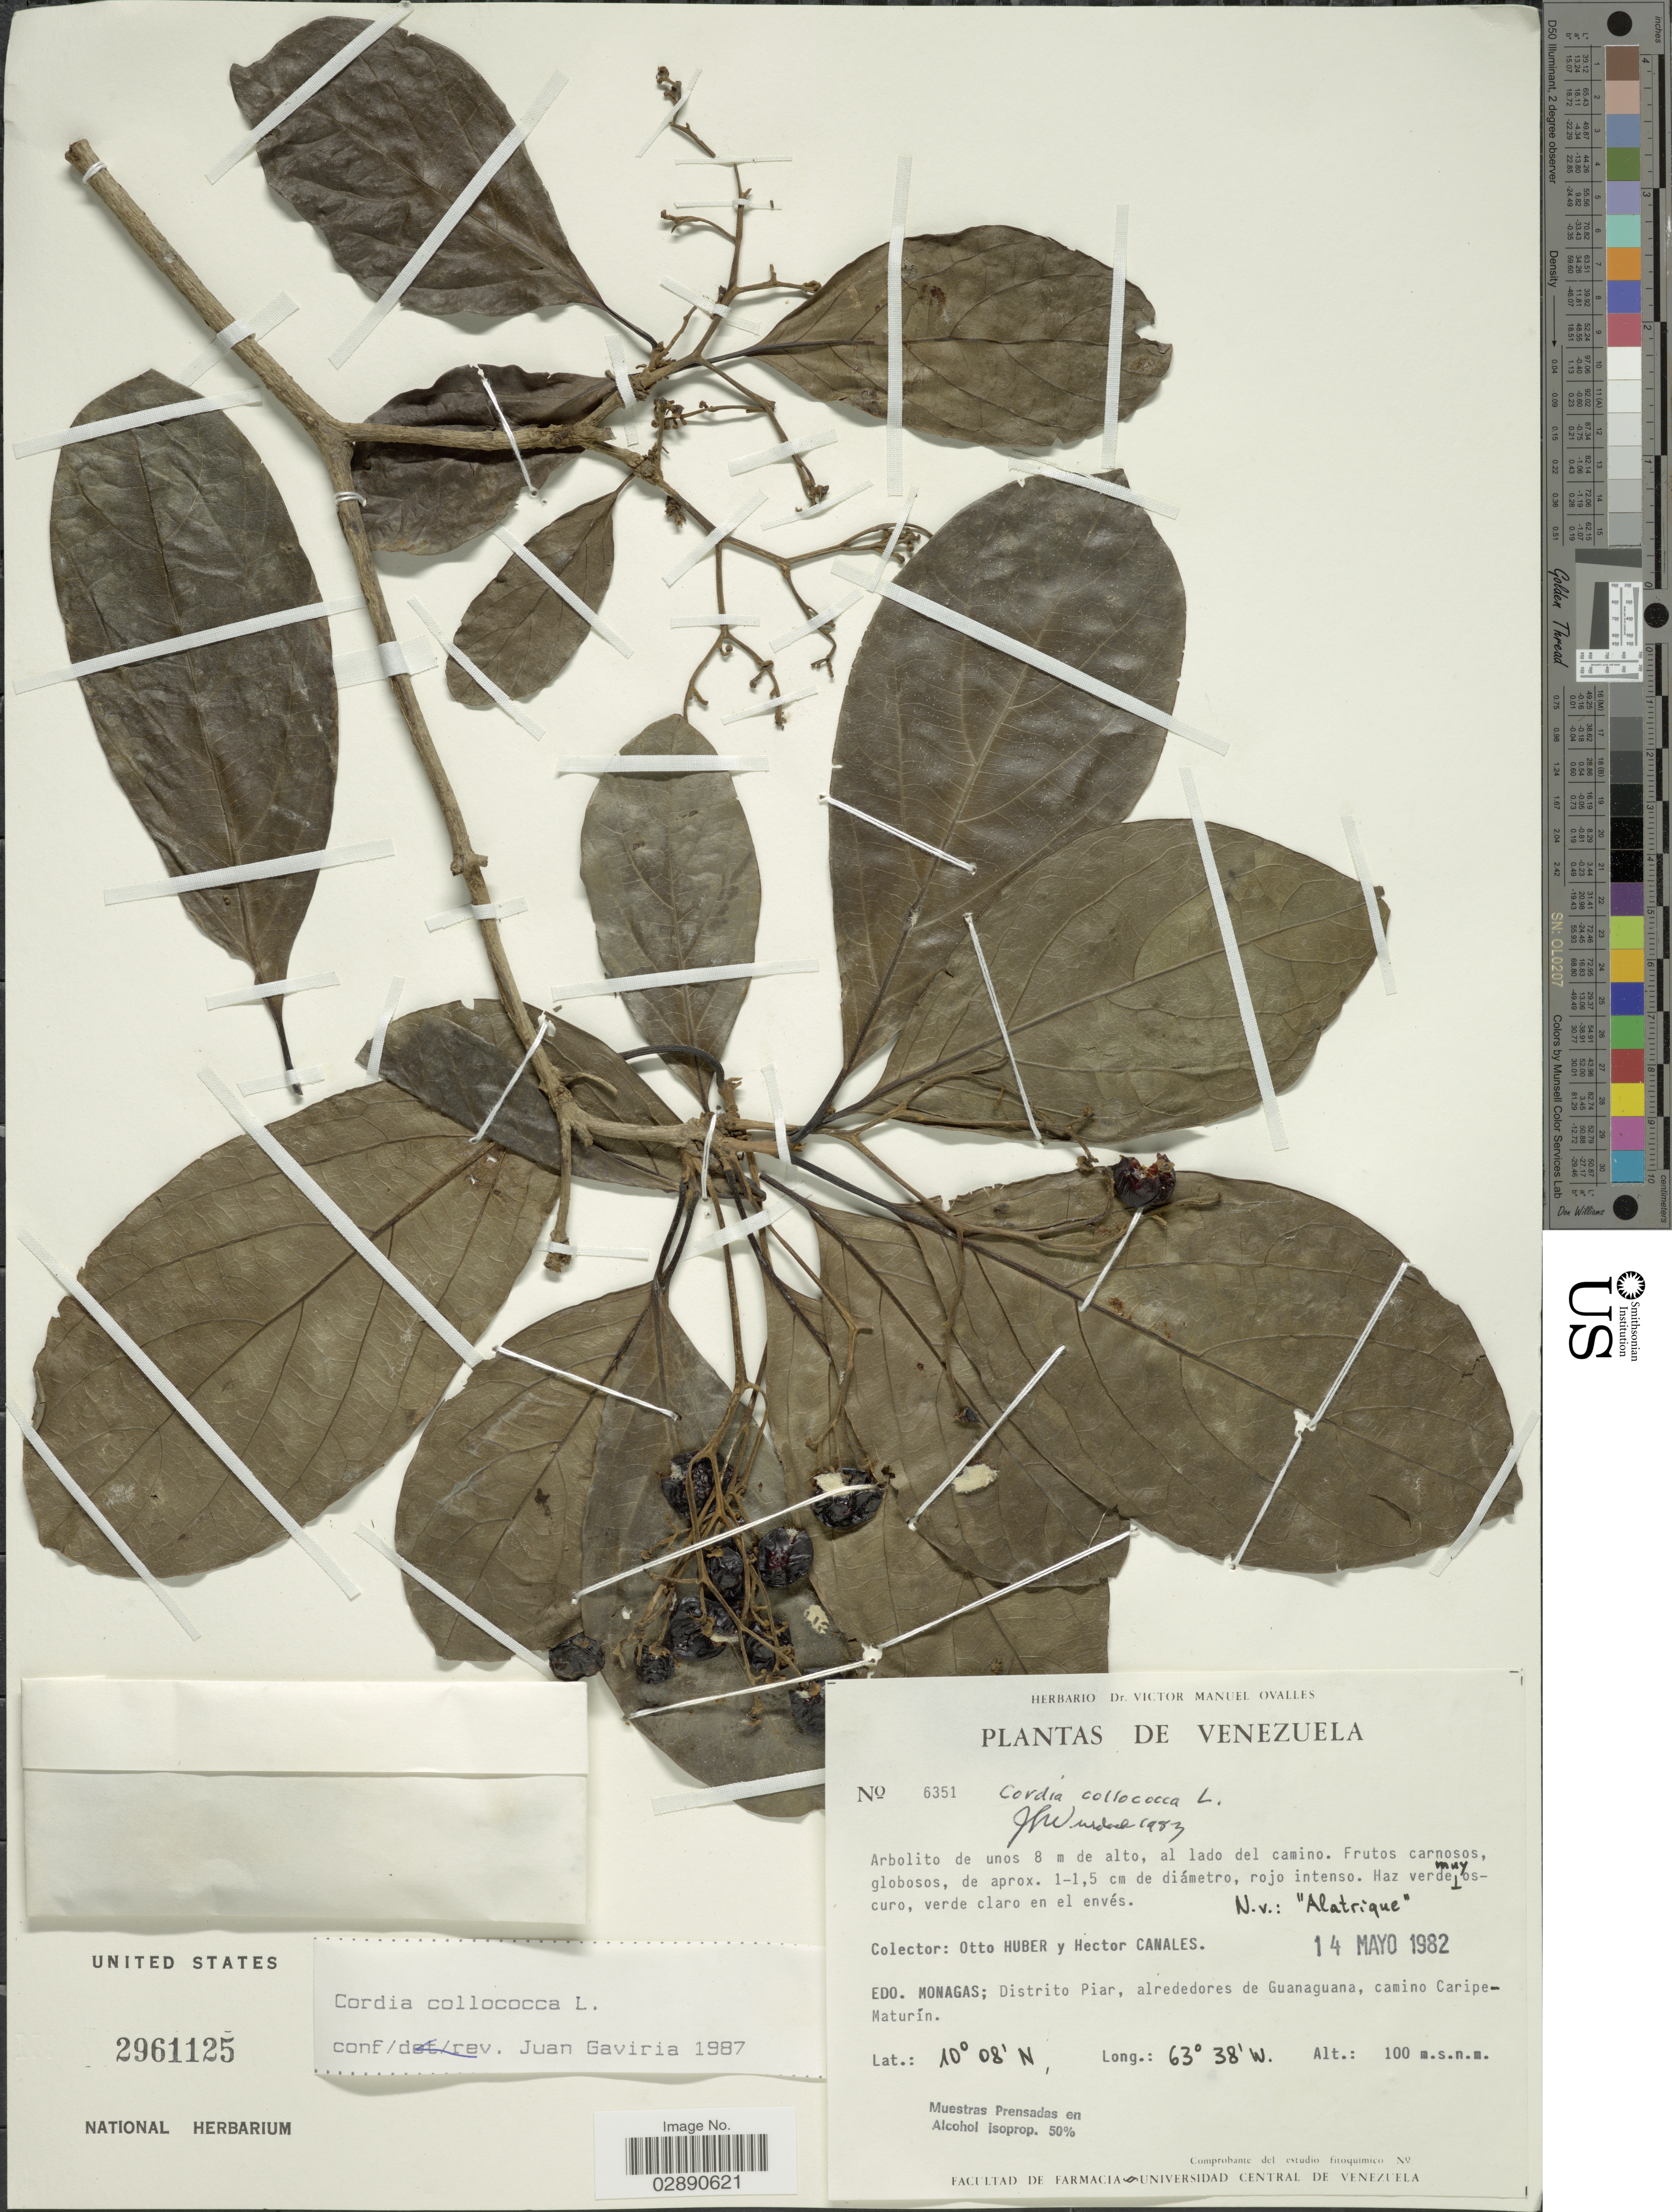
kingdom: Plantae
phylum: Tracheophyta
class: Magnoliopsida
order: Boraginales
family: Cordiaceae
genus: Cordia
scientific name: Cordia collococca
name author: L.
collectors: O. Huber & H. Canales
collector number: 6351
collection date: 1982-05-14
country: Venezuela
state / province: Monagas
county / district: Piar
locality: alrededores de Guanaguana, camino Caripe-Maturín.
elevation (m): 100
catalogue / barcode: US 2961125